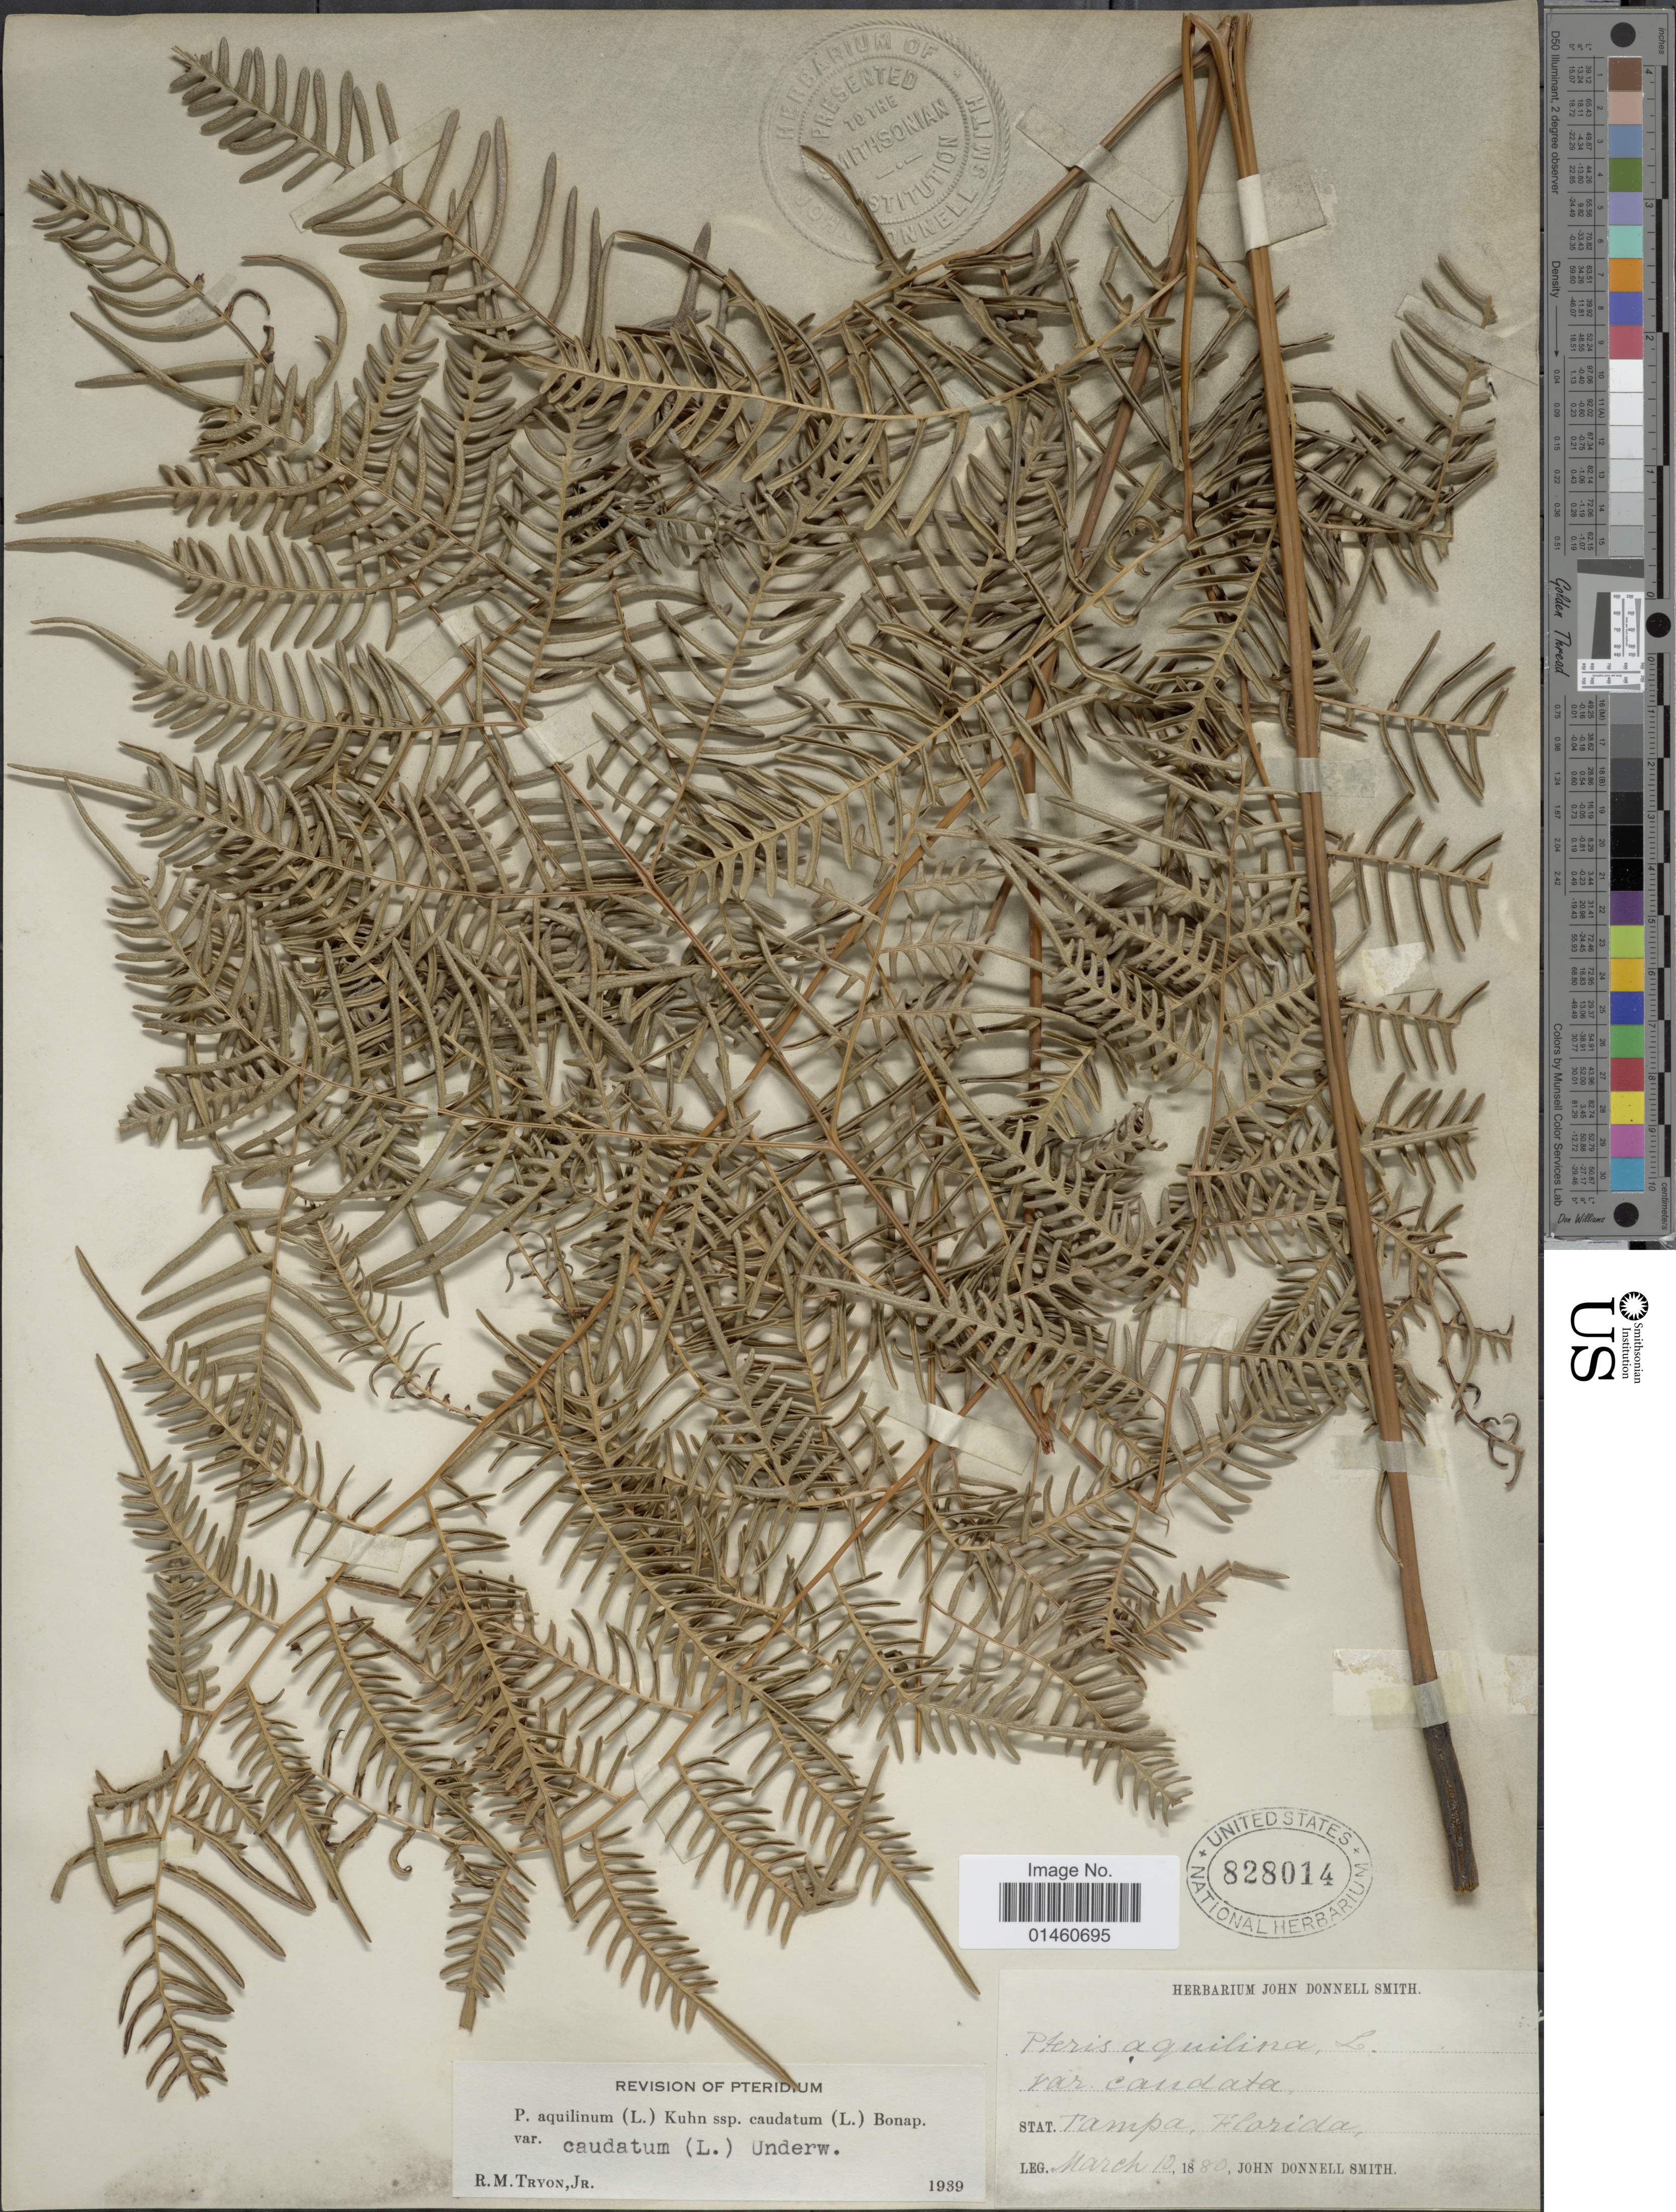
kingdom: Plantae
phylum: Tracheophyta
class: Polypodiopsida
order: Polypodiales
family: Dennstaedtiaceae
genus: Pteridium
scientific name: Pteridium caudatum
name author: (L.) Maxon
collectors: J. Donnell Smith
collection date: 1880-03-10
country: United States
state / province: Florida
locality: Tampa.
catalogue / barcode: US 828014